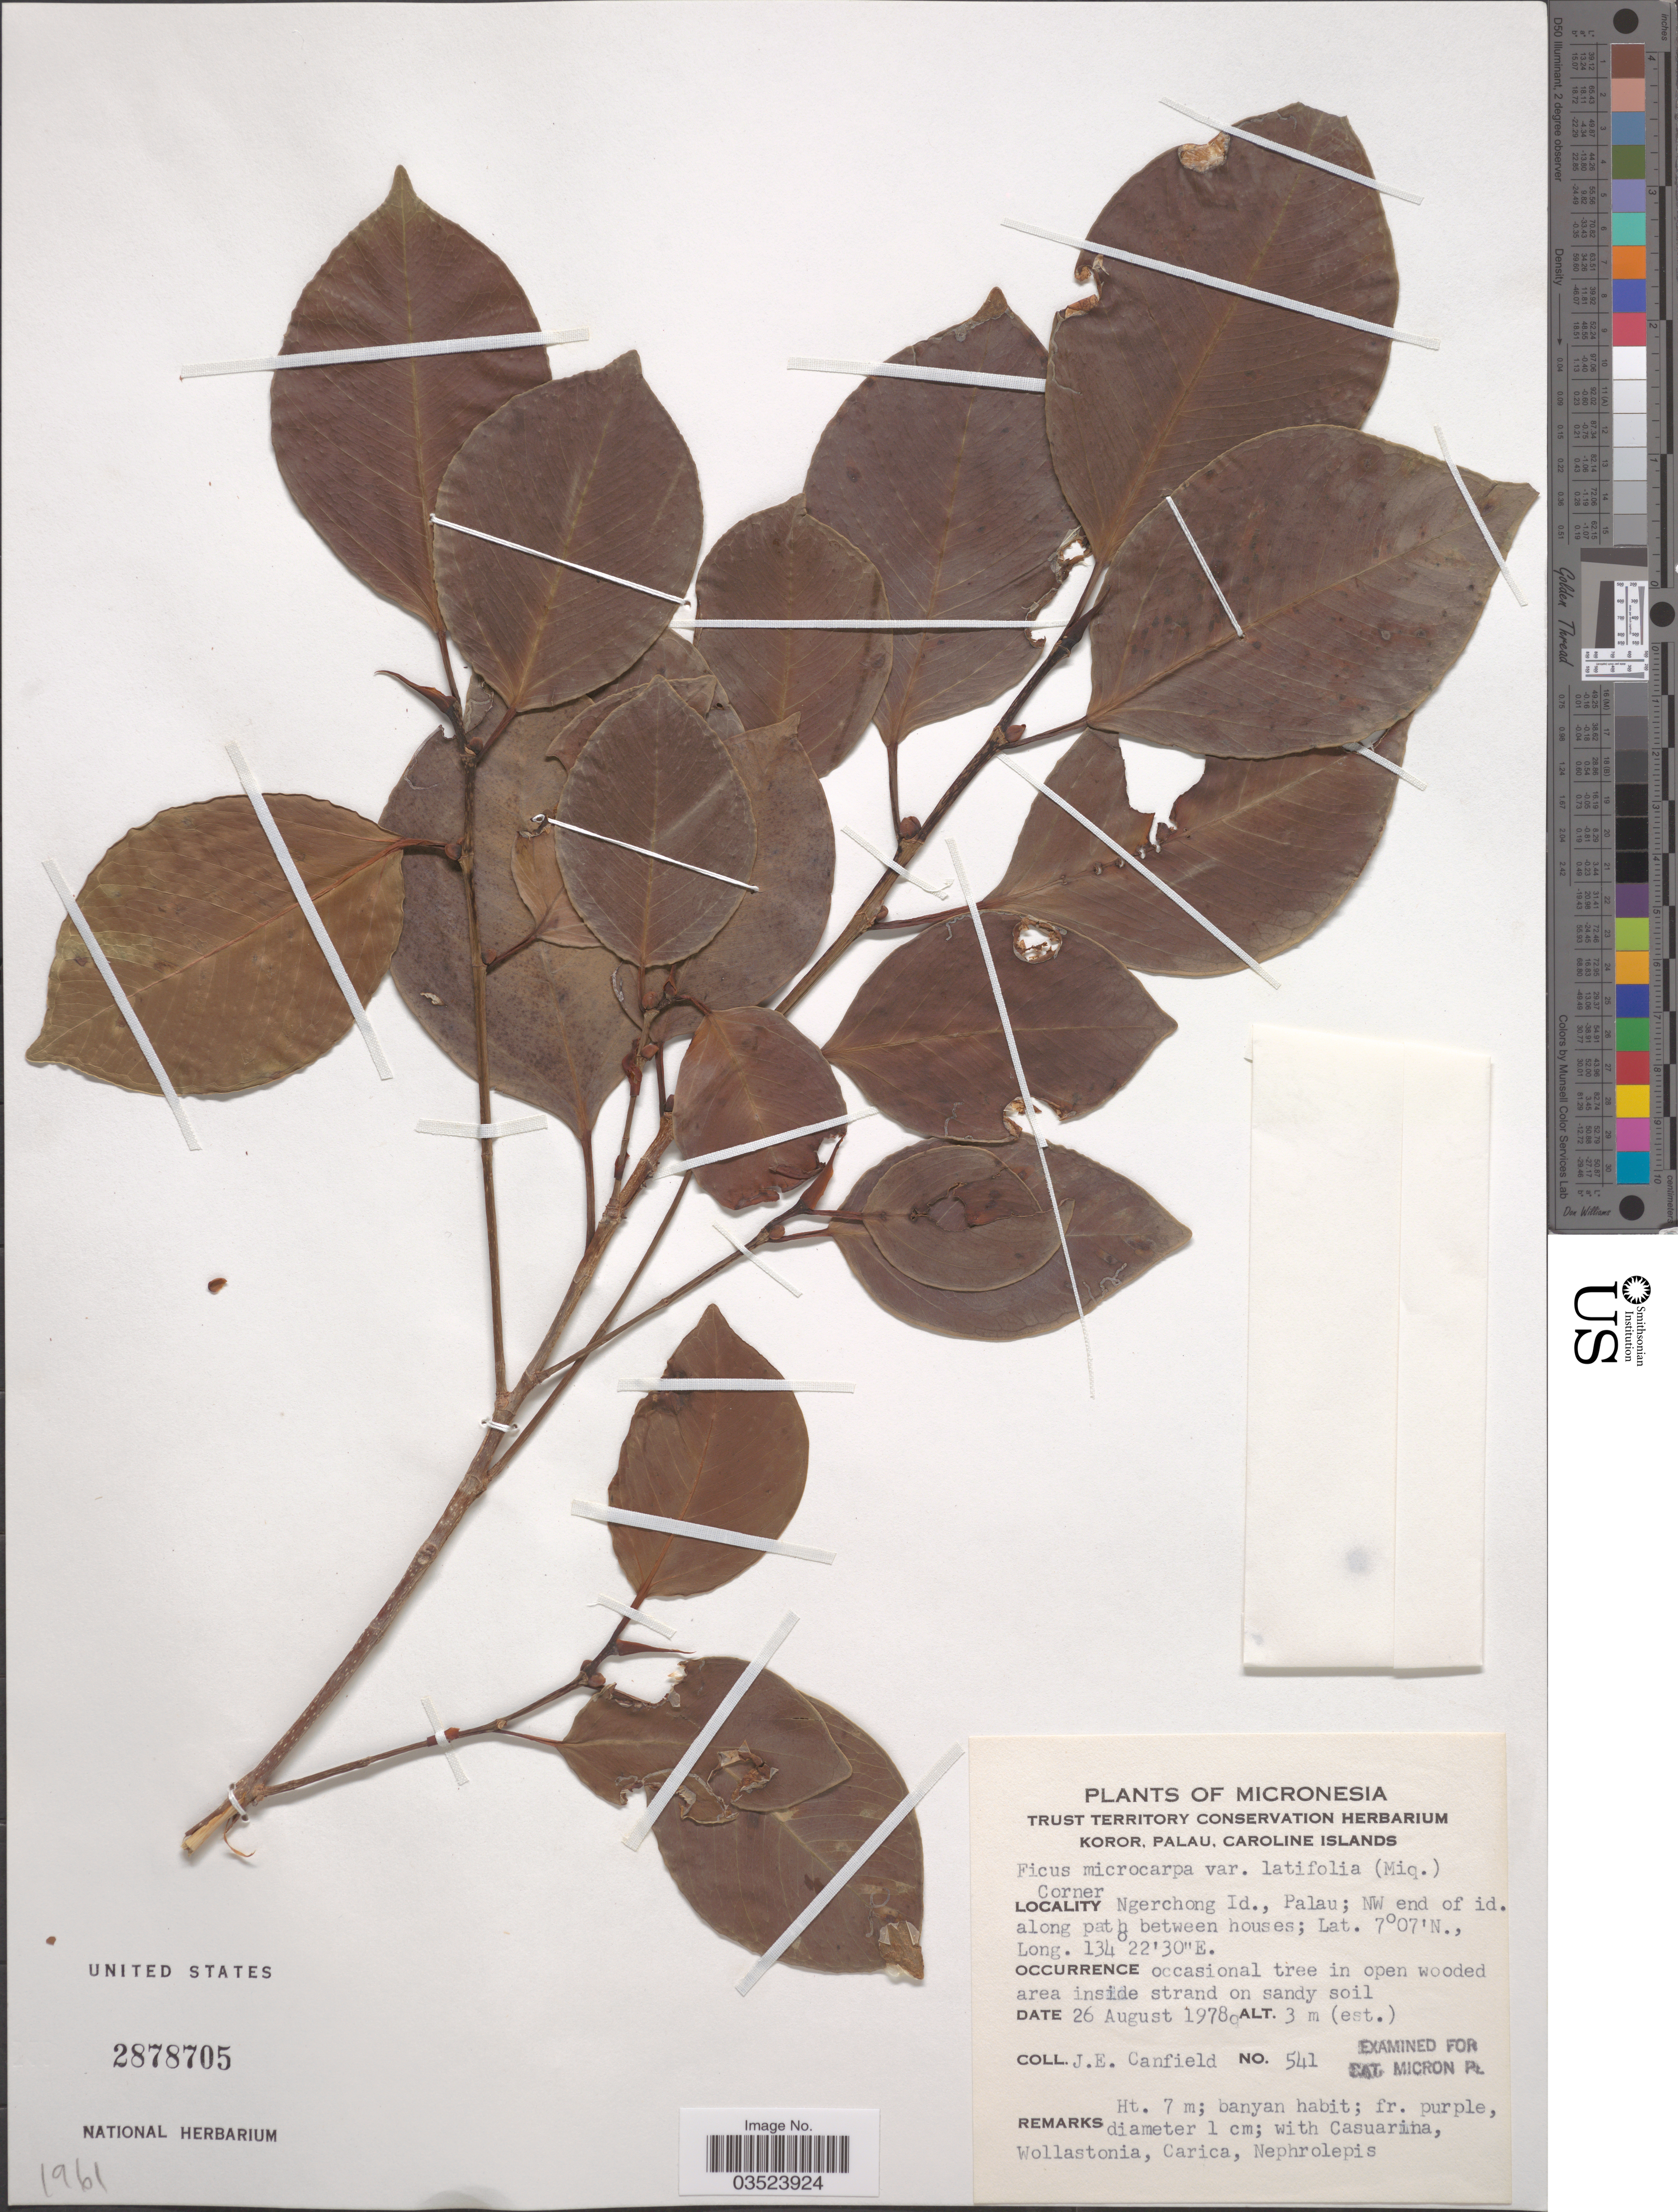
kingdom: Plantae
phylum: Tracheophyta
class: Magnoliopsida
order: Rosales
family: Moraceae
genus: Ficus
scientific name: Ficus microcarpa var. latifolia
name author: (Miq.) Corner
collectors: J. E. Canfield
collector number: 541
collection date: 1978-08-26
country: Micronesia, Federated States of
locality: Ngerchong Id., Palau; NW end of id. along path between houses.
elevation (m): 3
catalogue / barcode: US 2878705